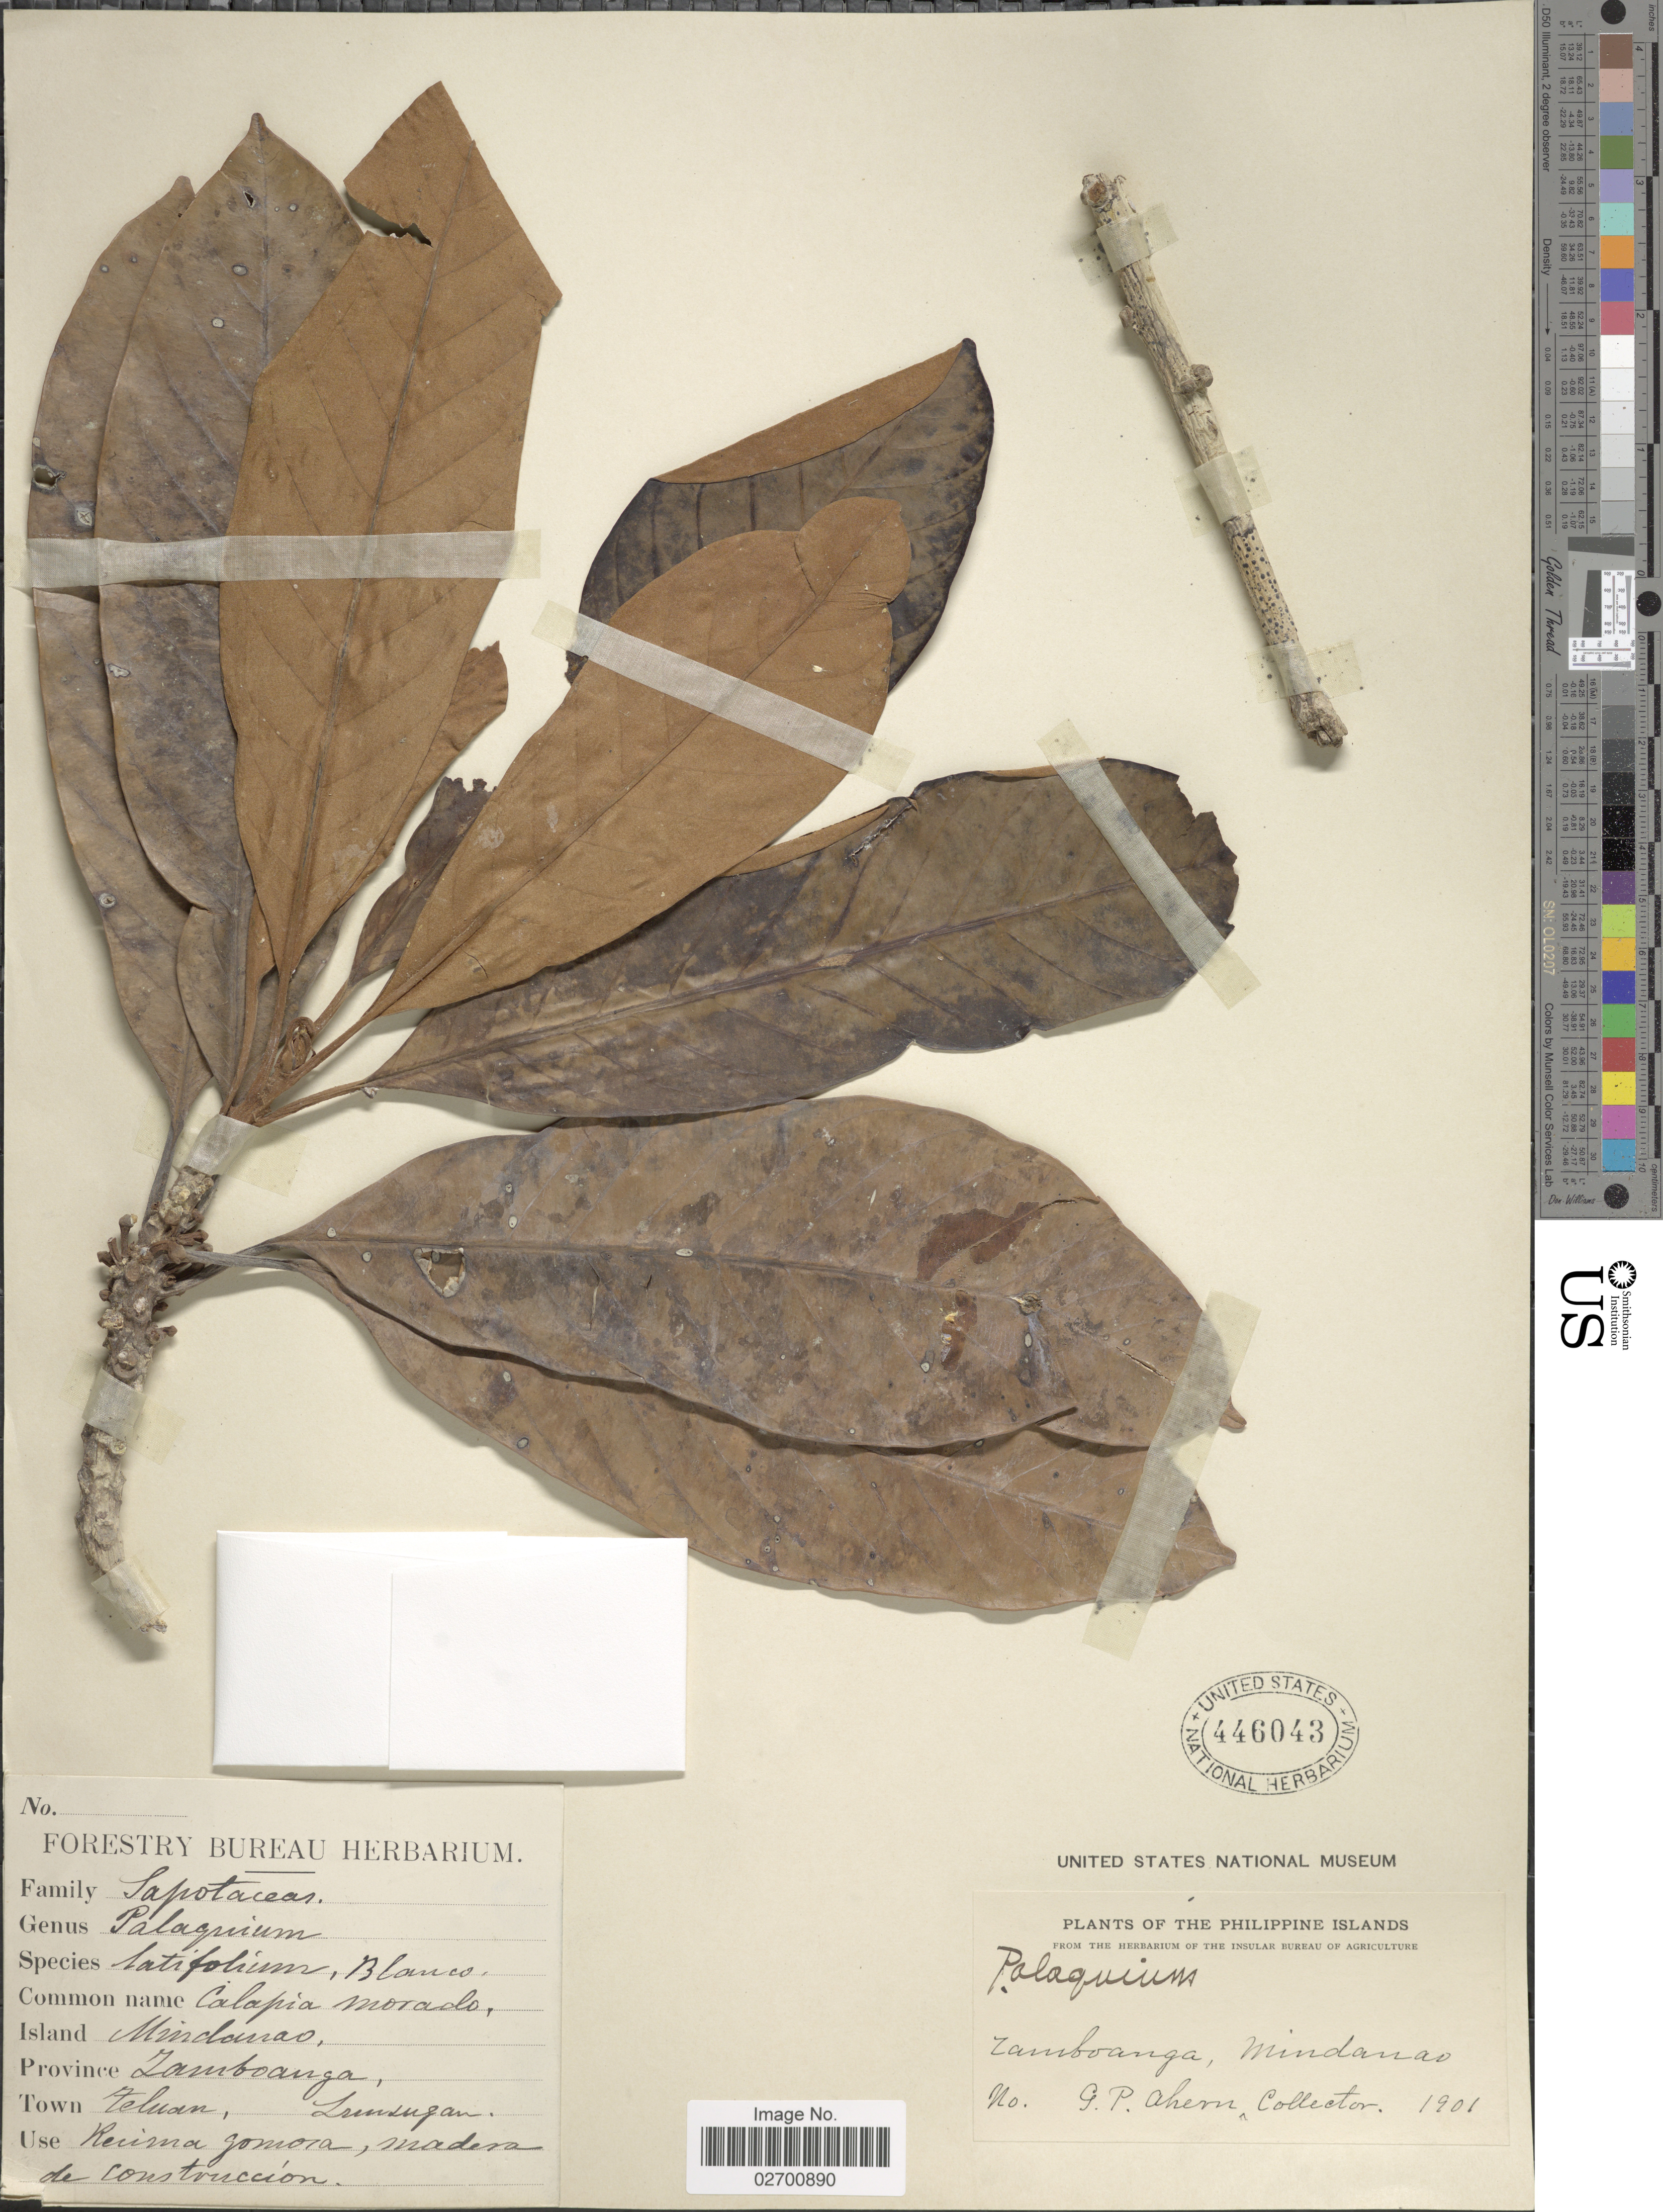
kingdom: Plantae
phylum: Tracheophyta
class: Magnoliopsida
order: Ericales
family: Sapotaceae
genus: Palaquium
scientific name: Palaquium latifolium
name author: Náves ex Fern.-Vill.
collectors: G. Ahern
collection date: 1901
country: Philippines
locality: Island Mindanao. Province Zamboanga. Town Tetuan, Lunzuran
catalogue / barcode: US 446043